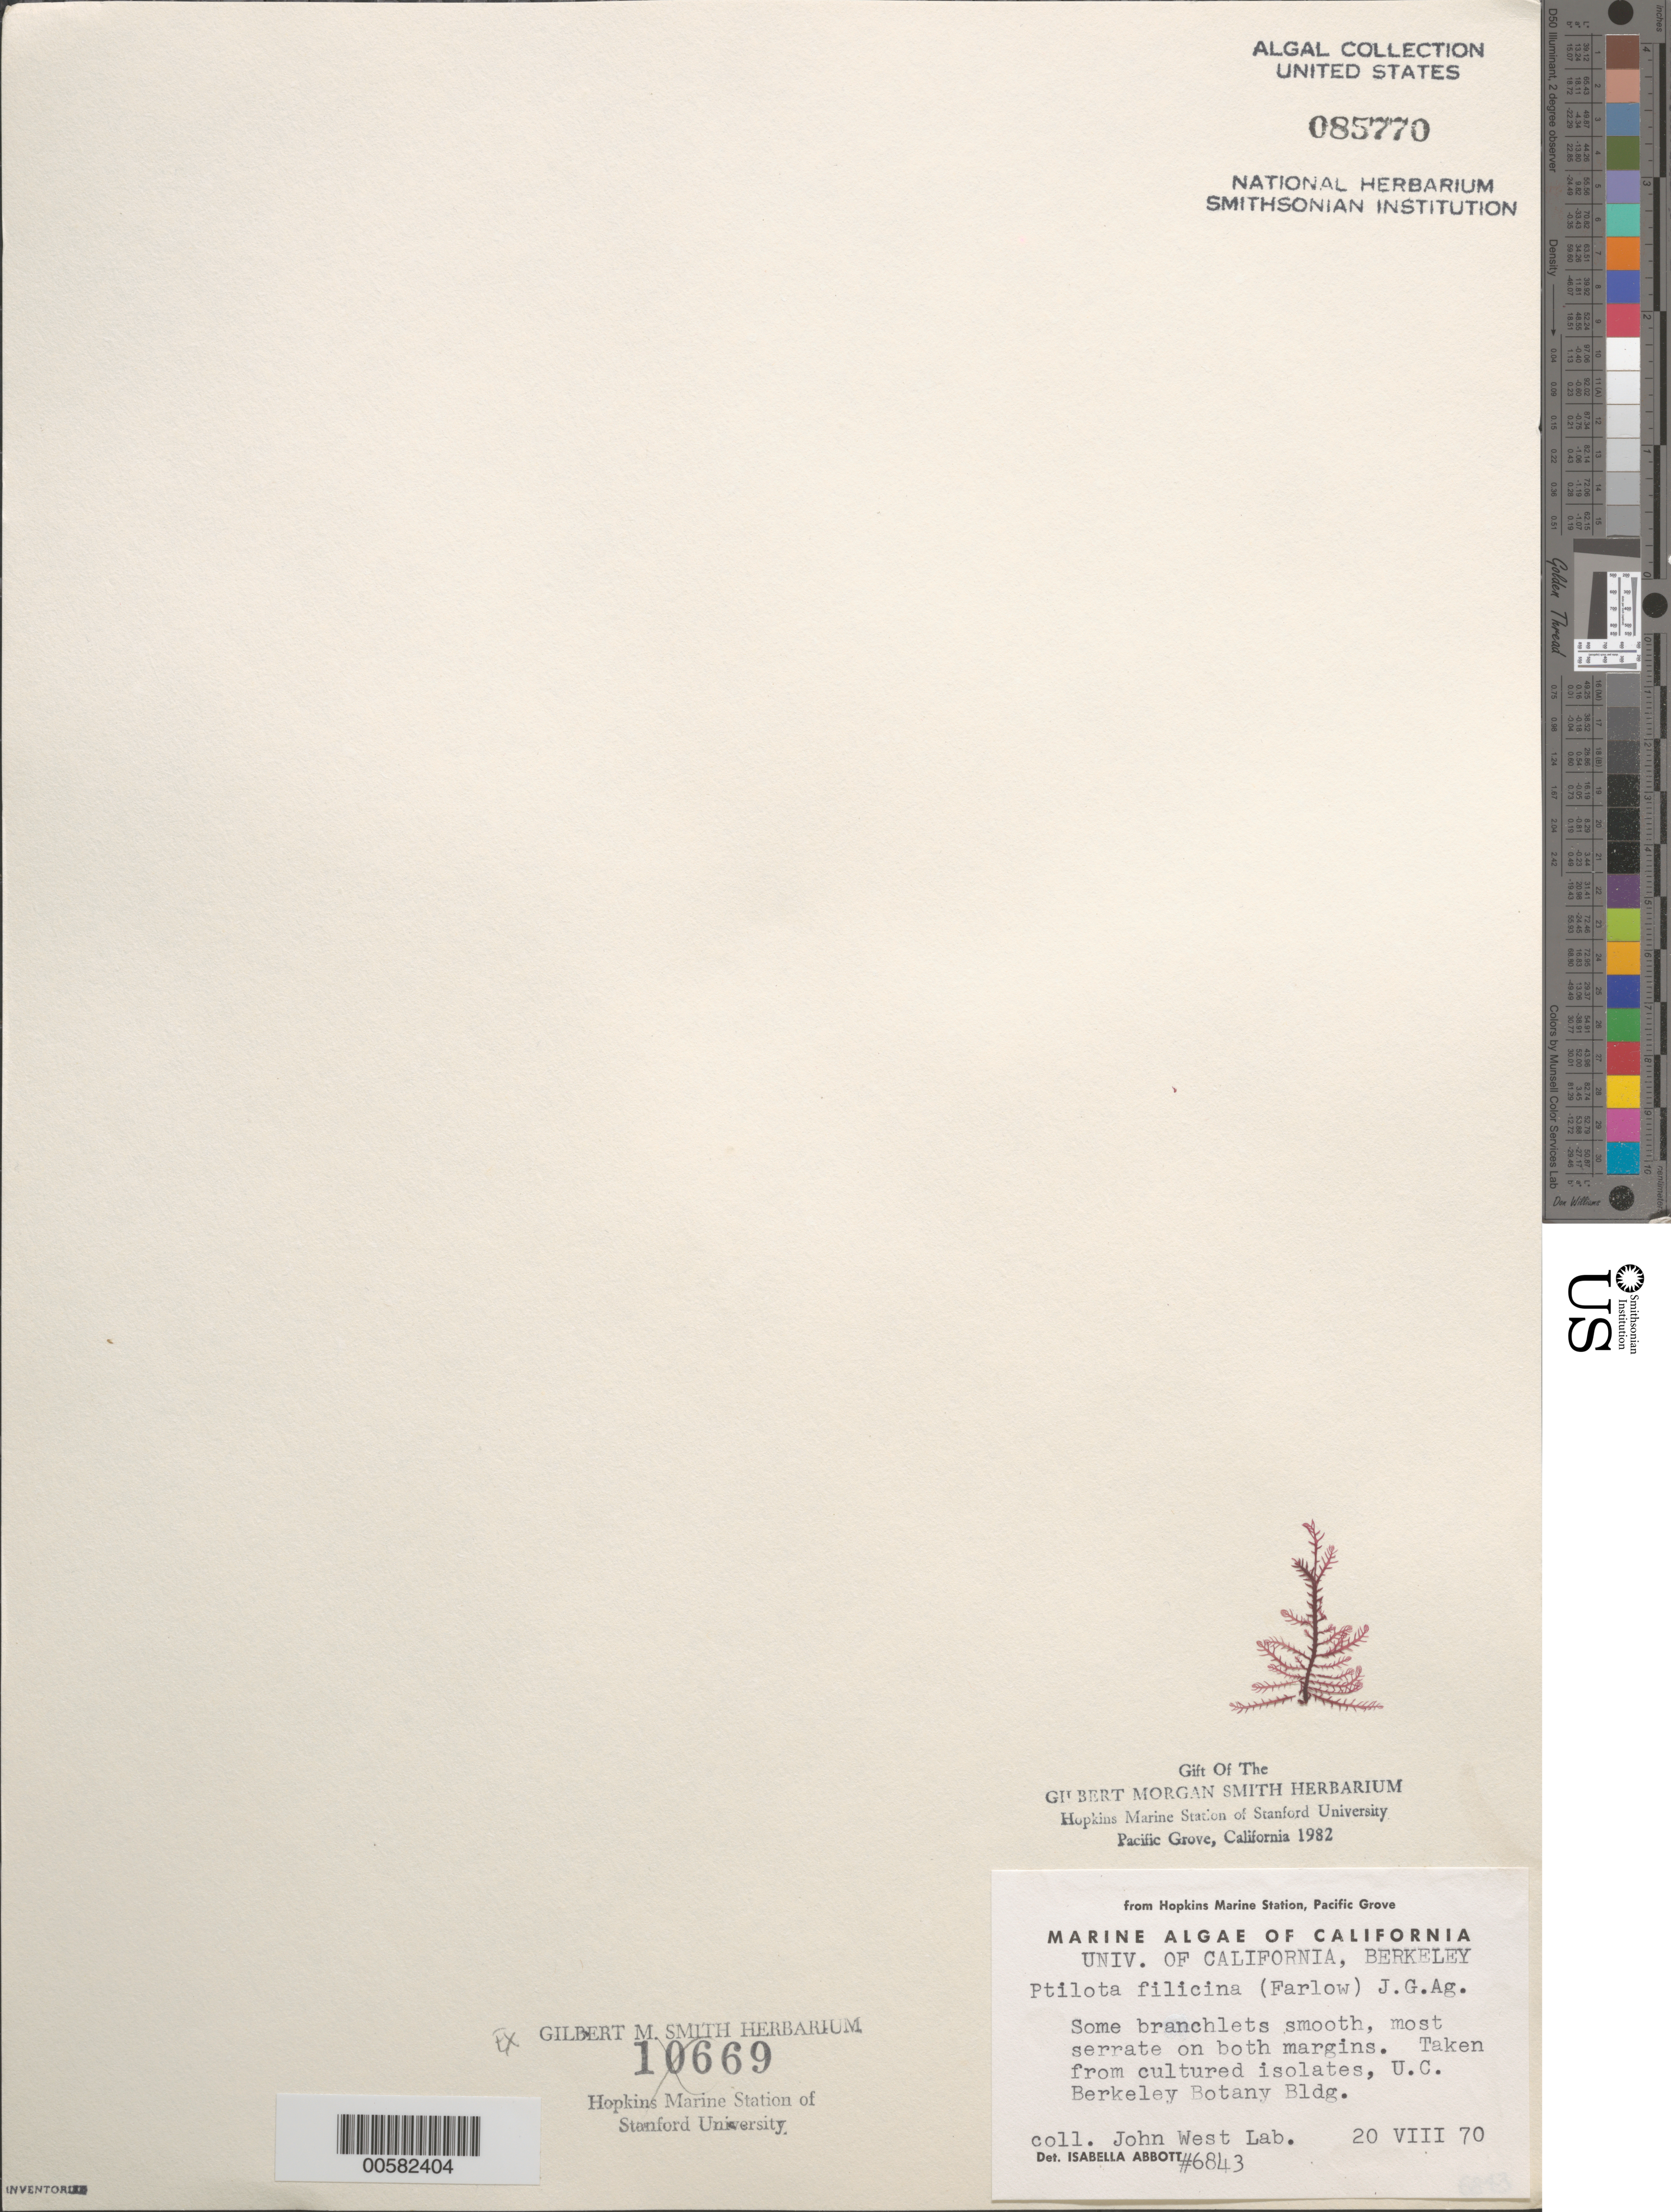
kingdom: Plantae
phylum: Rhodophyta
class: Florideophyceae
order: Ceramiales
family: Wrangeliaceae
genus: Ptilota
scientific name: Ptilota filicina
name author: J. Agardh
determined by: Abbott, Isabella A.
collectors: John West Laboratory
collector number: IAA 6843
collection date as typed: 20 Aug 1970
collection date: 1970-08-20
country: United States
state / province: California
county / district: Alameda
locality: Berkeley, University of California, Botany building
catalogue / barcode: US 85770